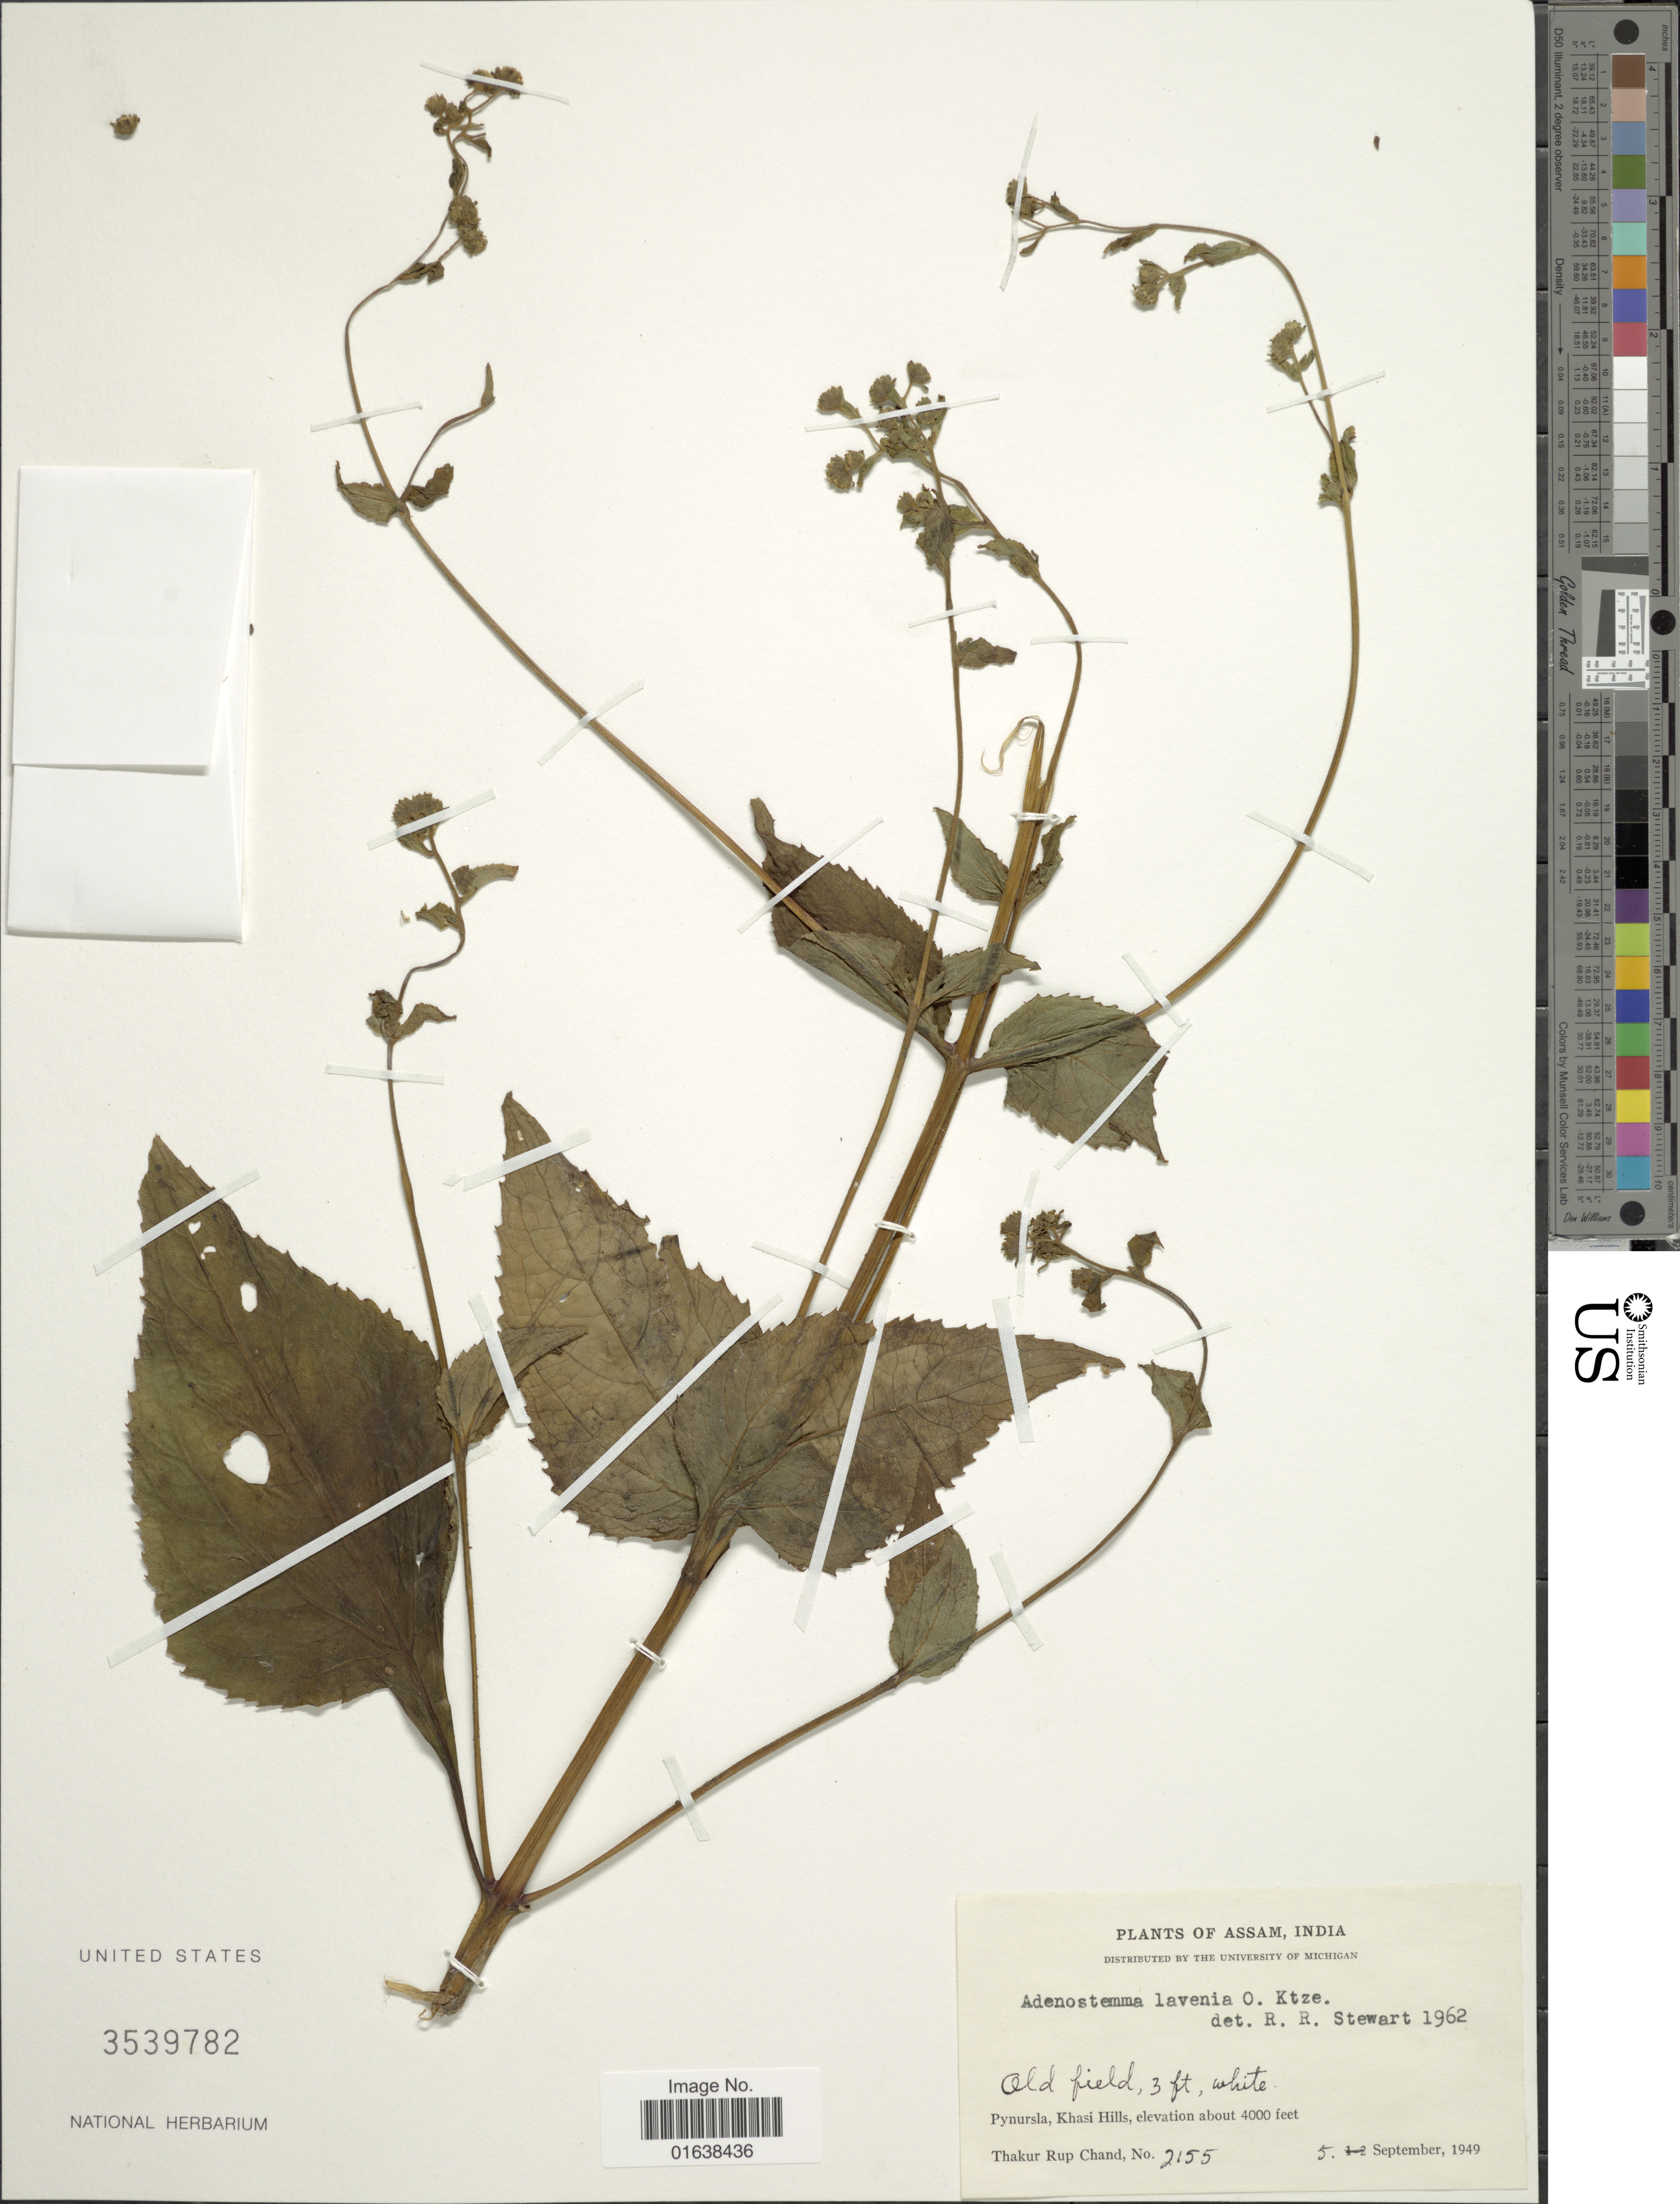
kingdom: Plantae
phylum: Tracheophyta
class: Magnoliopsida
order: Asterales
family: Asteraceae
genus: Adenostemma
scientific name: Adenostemma lavenia var. lavenia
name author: Kuntze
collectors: T. R. Chand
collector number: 21558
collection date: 1949-09-05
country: India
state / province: Meghalaya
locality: Assam, India. Old field. Pynursla, Khasi Hills.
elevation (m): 1219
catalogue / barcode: US 3539782